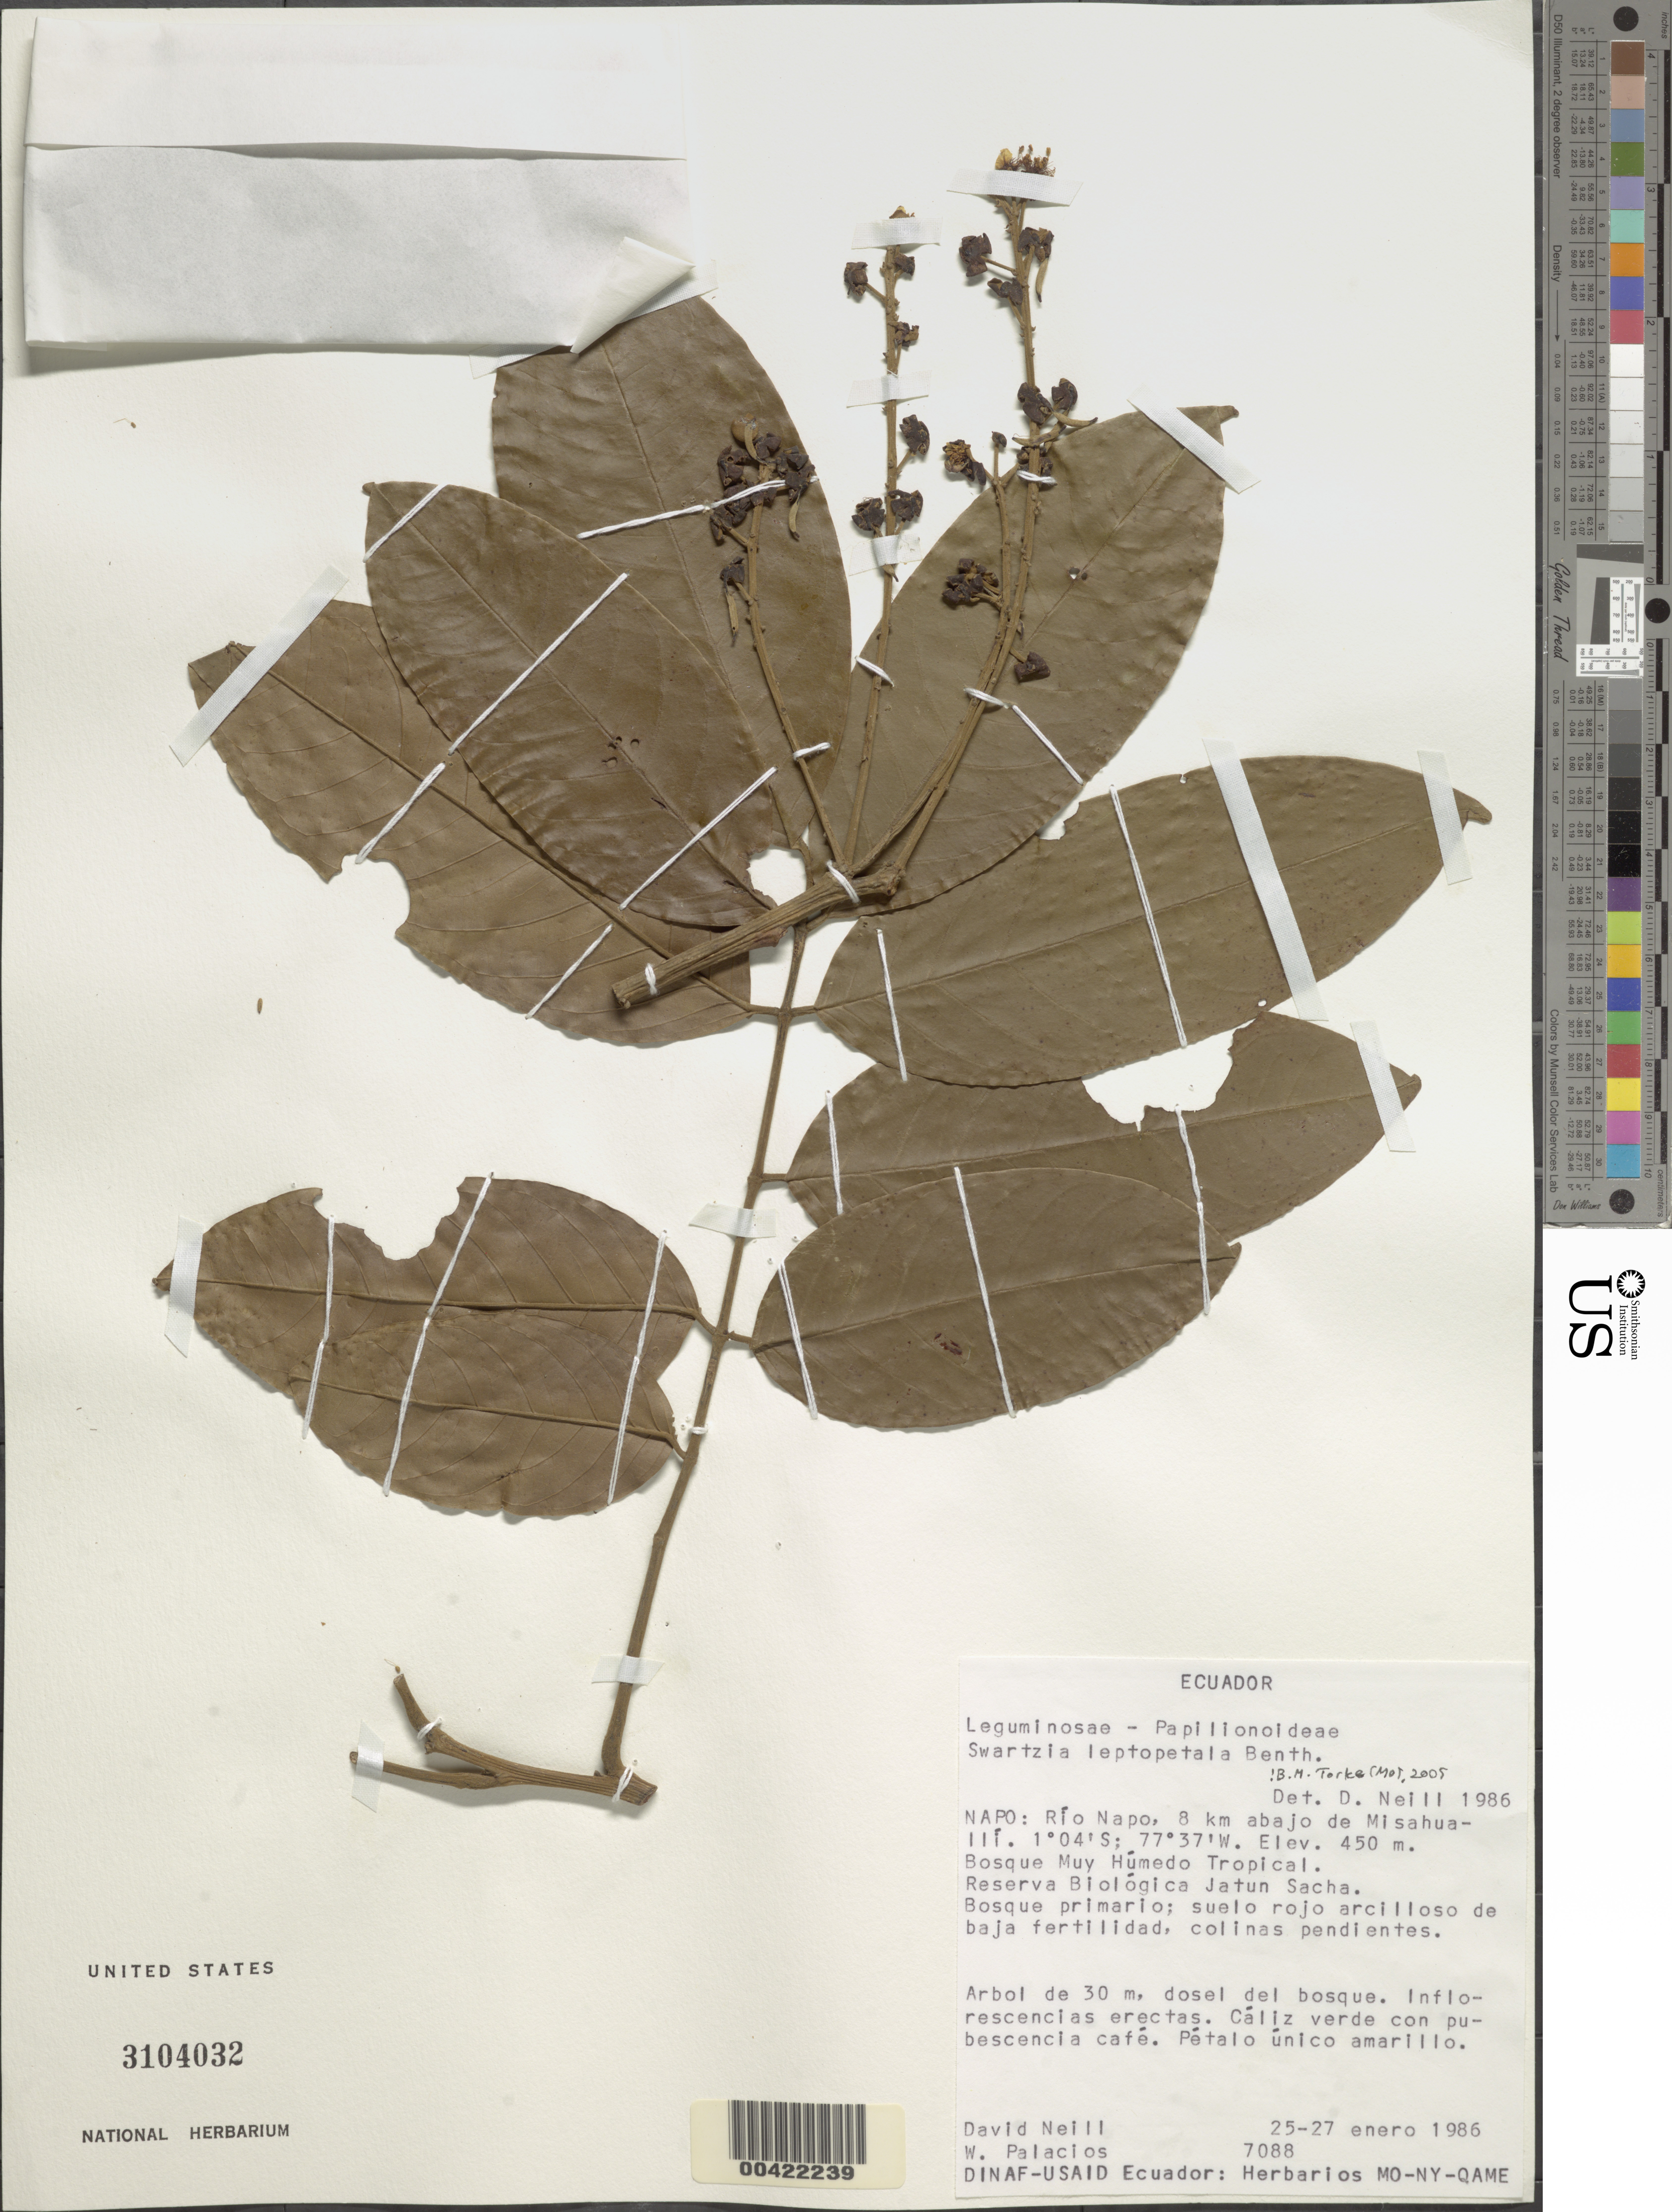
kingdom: Plantae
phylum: Tracheophyta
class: Magnoliopsida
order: Fabales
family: Fabaceae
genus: Swartzia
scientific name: Swartzia leptopetala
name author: Benth.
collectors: D. A. Neill & W. Palacios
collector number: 7088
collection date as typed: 25 Jan 1986 to 27 Jan 1986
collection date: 1986-01-25/1986-01-27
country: Ecuador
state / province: Napo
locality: Misahualli, 8 km Abajo de; Rio Napo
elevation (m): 450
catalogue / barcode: US 3104032